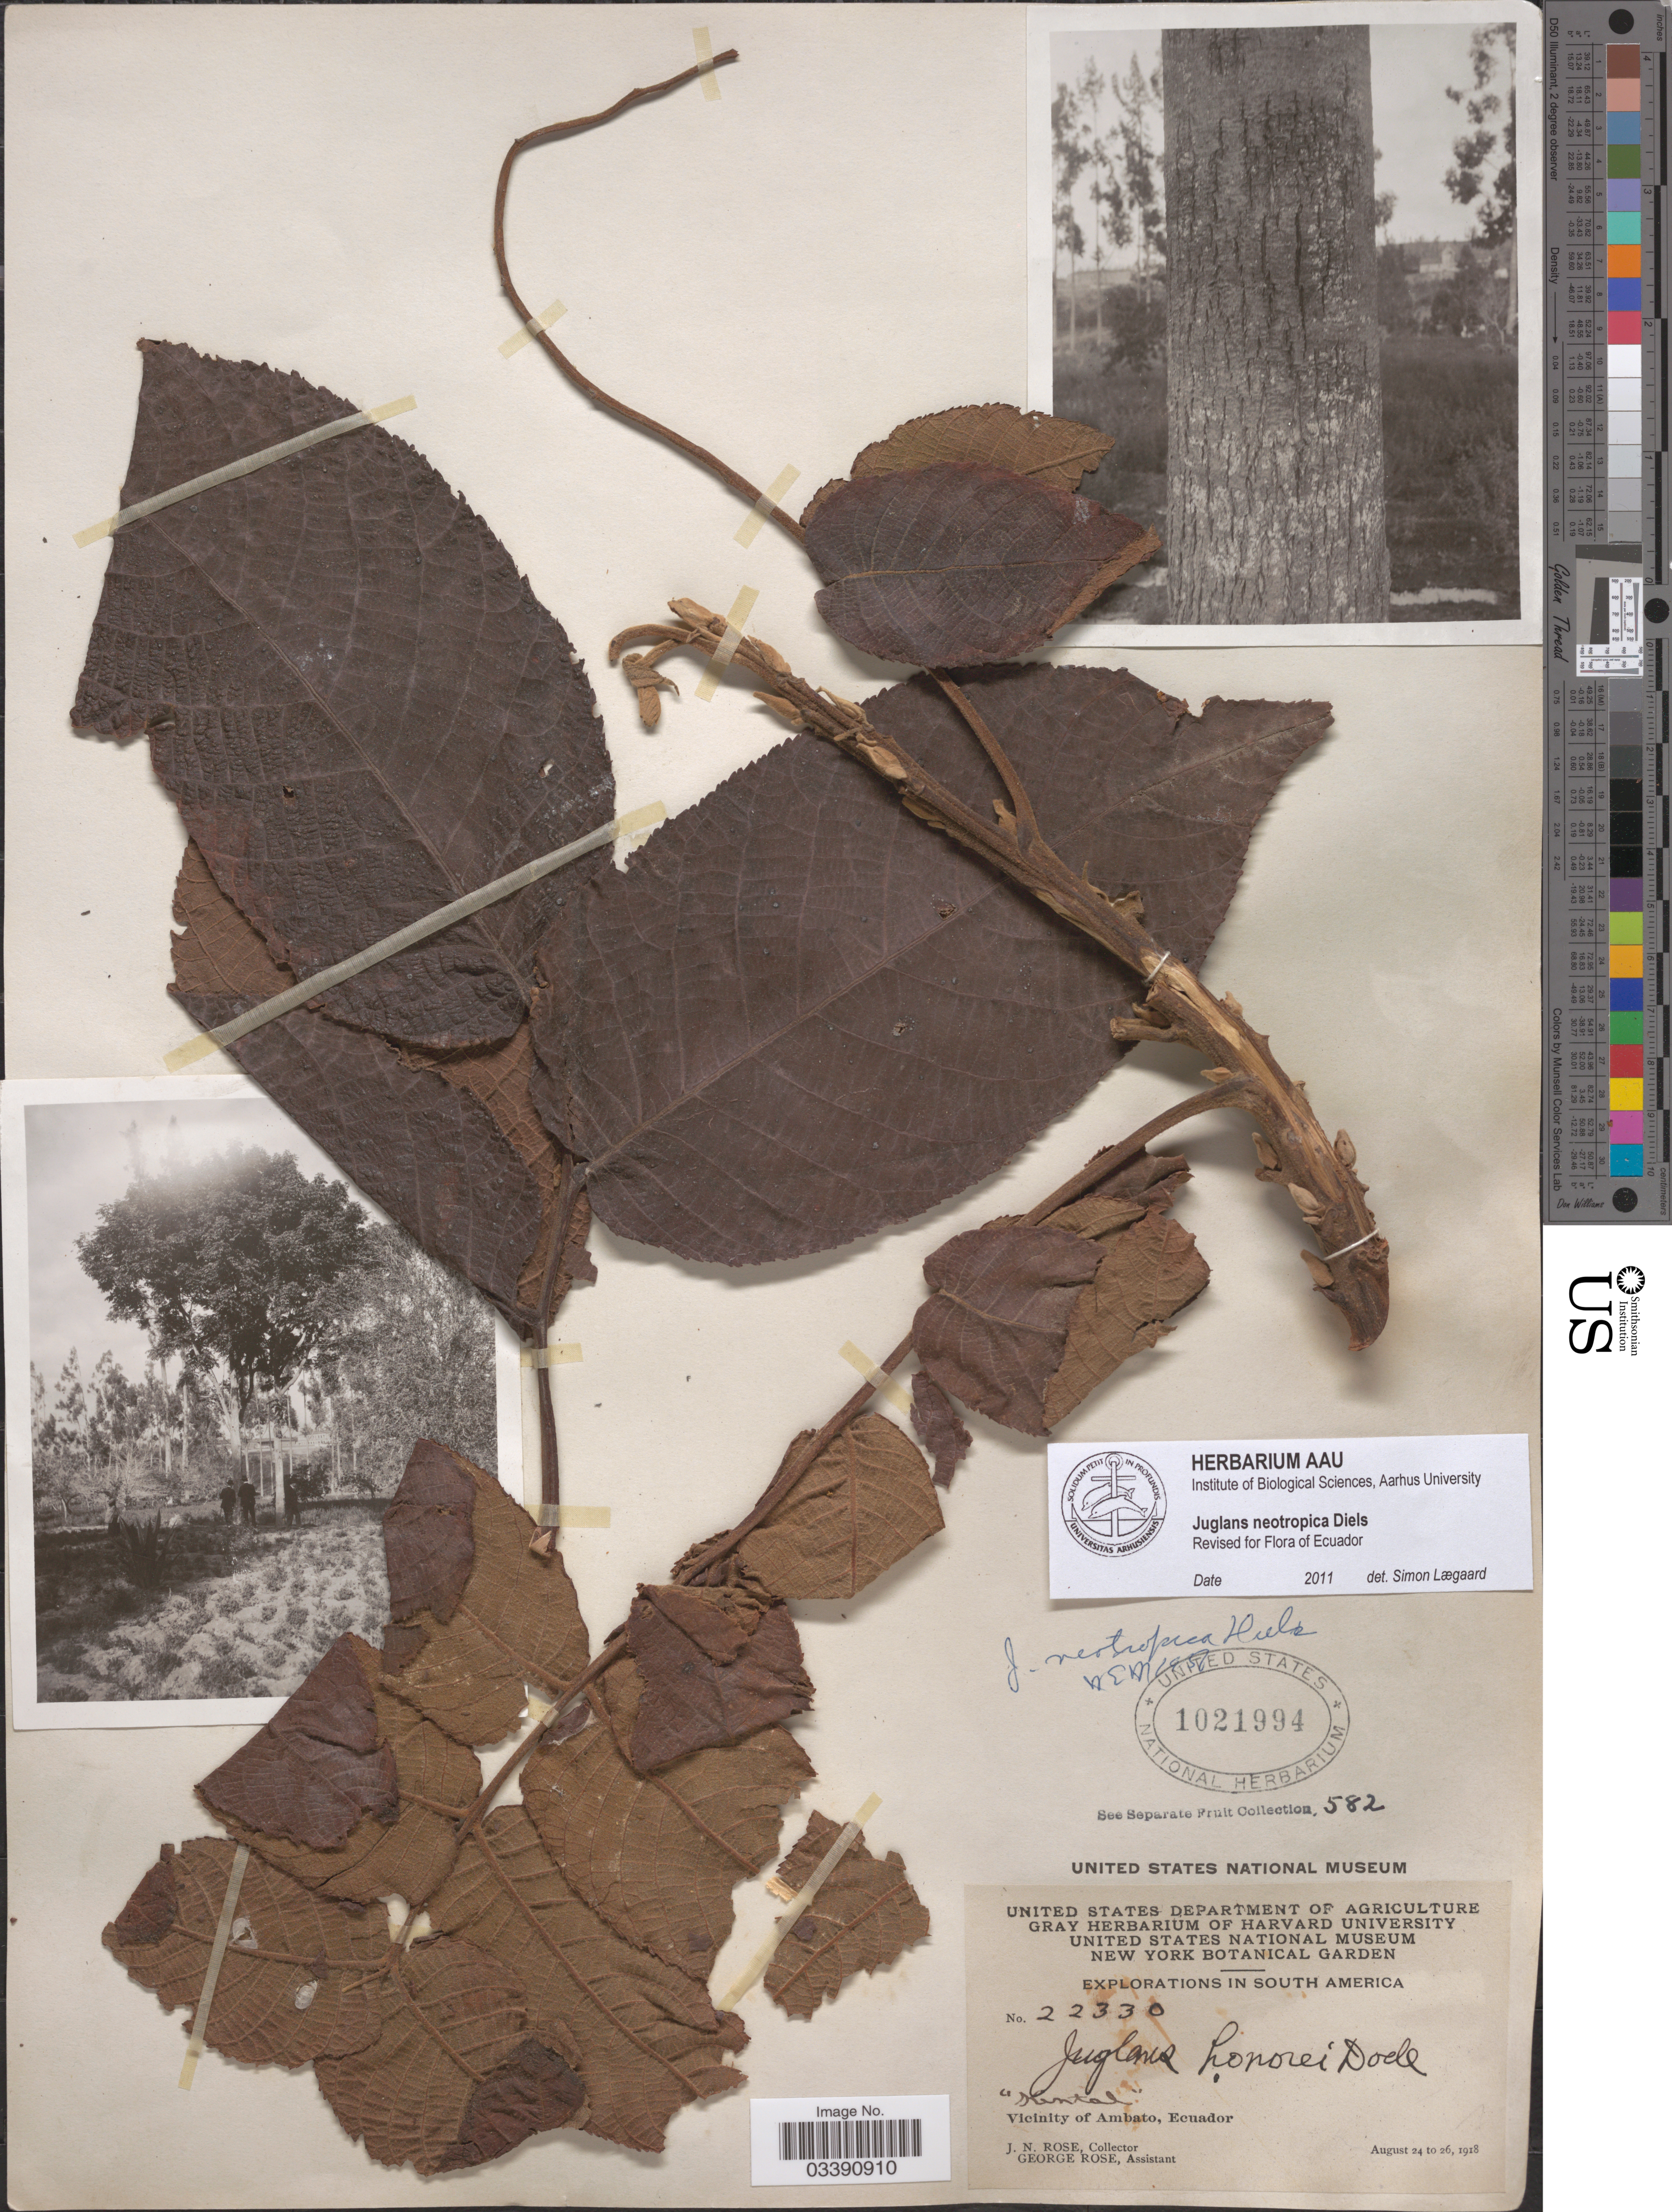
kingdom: Plantae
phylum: Tracheophyta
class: Magnoliopsida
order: Fagales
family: Juglandaceae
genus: Juglans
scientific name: Juglans neotropica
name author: Diels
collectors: J. N. Rose & G. Rose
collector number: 22330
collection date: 1918-08-24/1918-08-26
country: Ecuador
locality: Vicinity of Ambato.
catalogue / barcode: US 1021994